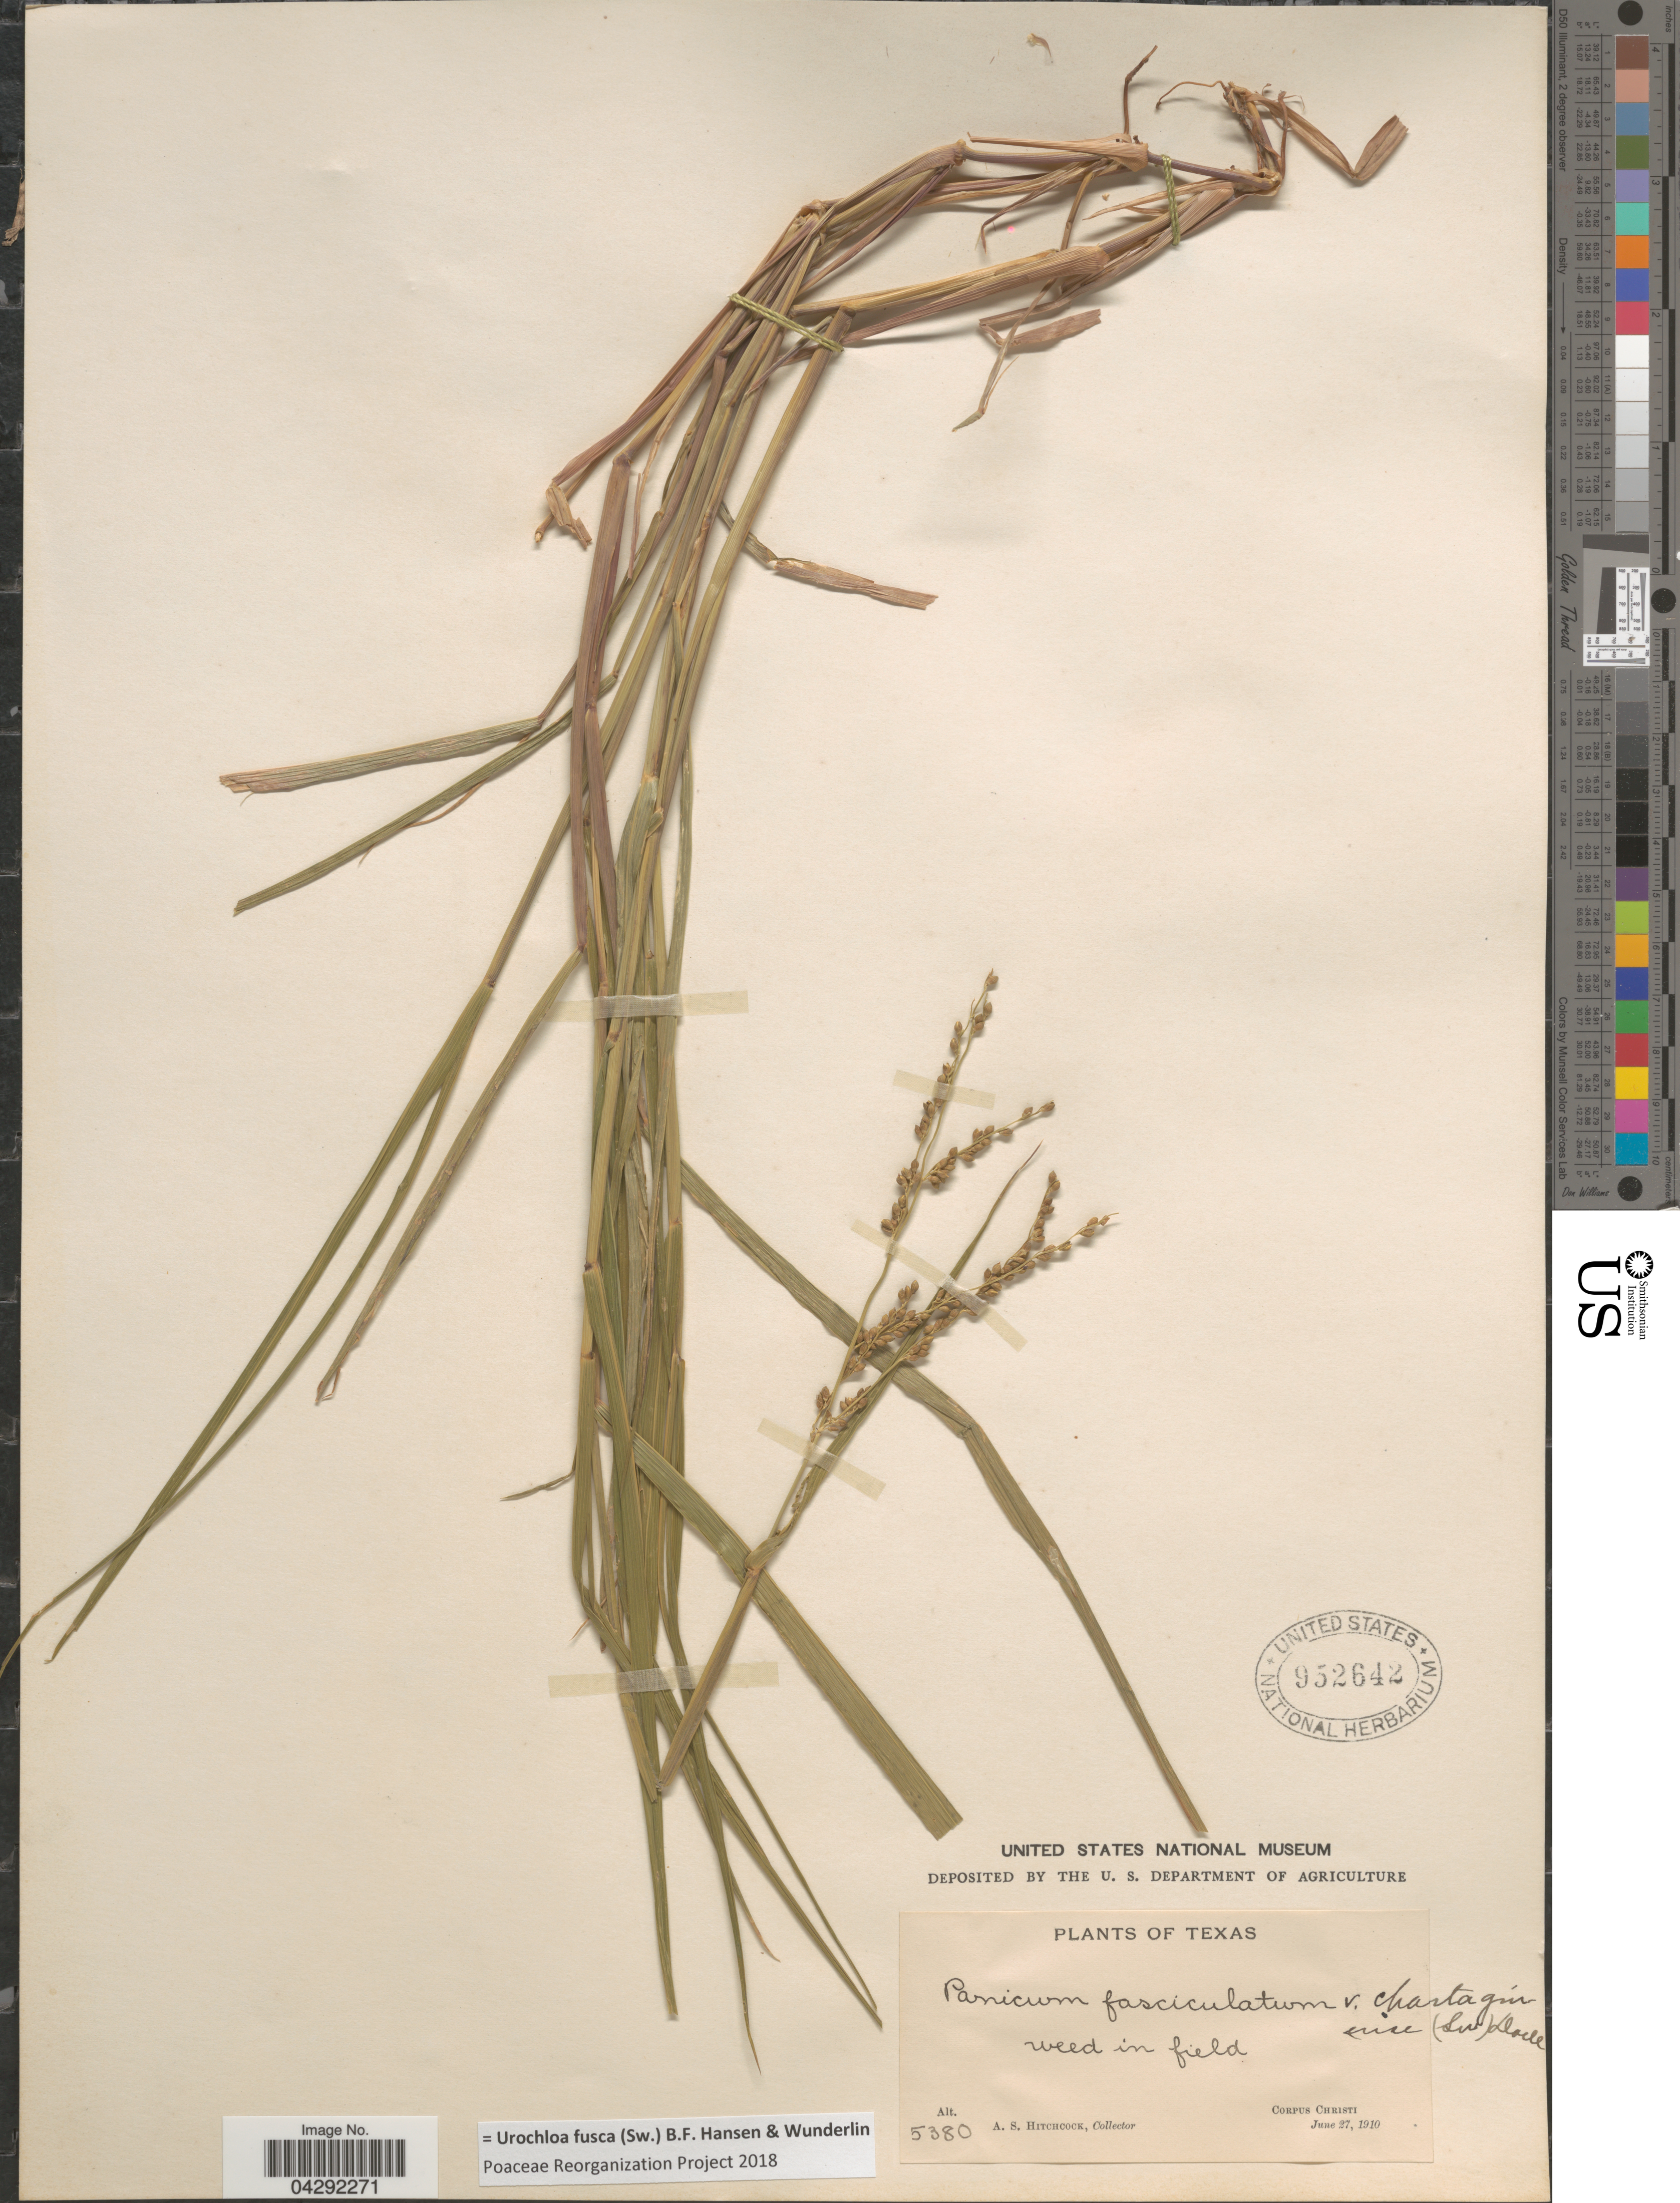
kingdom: Plantae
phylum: Tracheophyta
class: Liliopsida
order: Poales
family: Poaceae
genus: Urochloa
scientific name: Urochloa fusca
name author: (Sw.) B.F. Hansen & Wunderlin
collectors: A. S. Hitchcock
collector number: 5380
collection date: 1910-06-27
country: United States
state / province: Texas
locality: Corpus Christi.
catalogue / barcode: US 952642